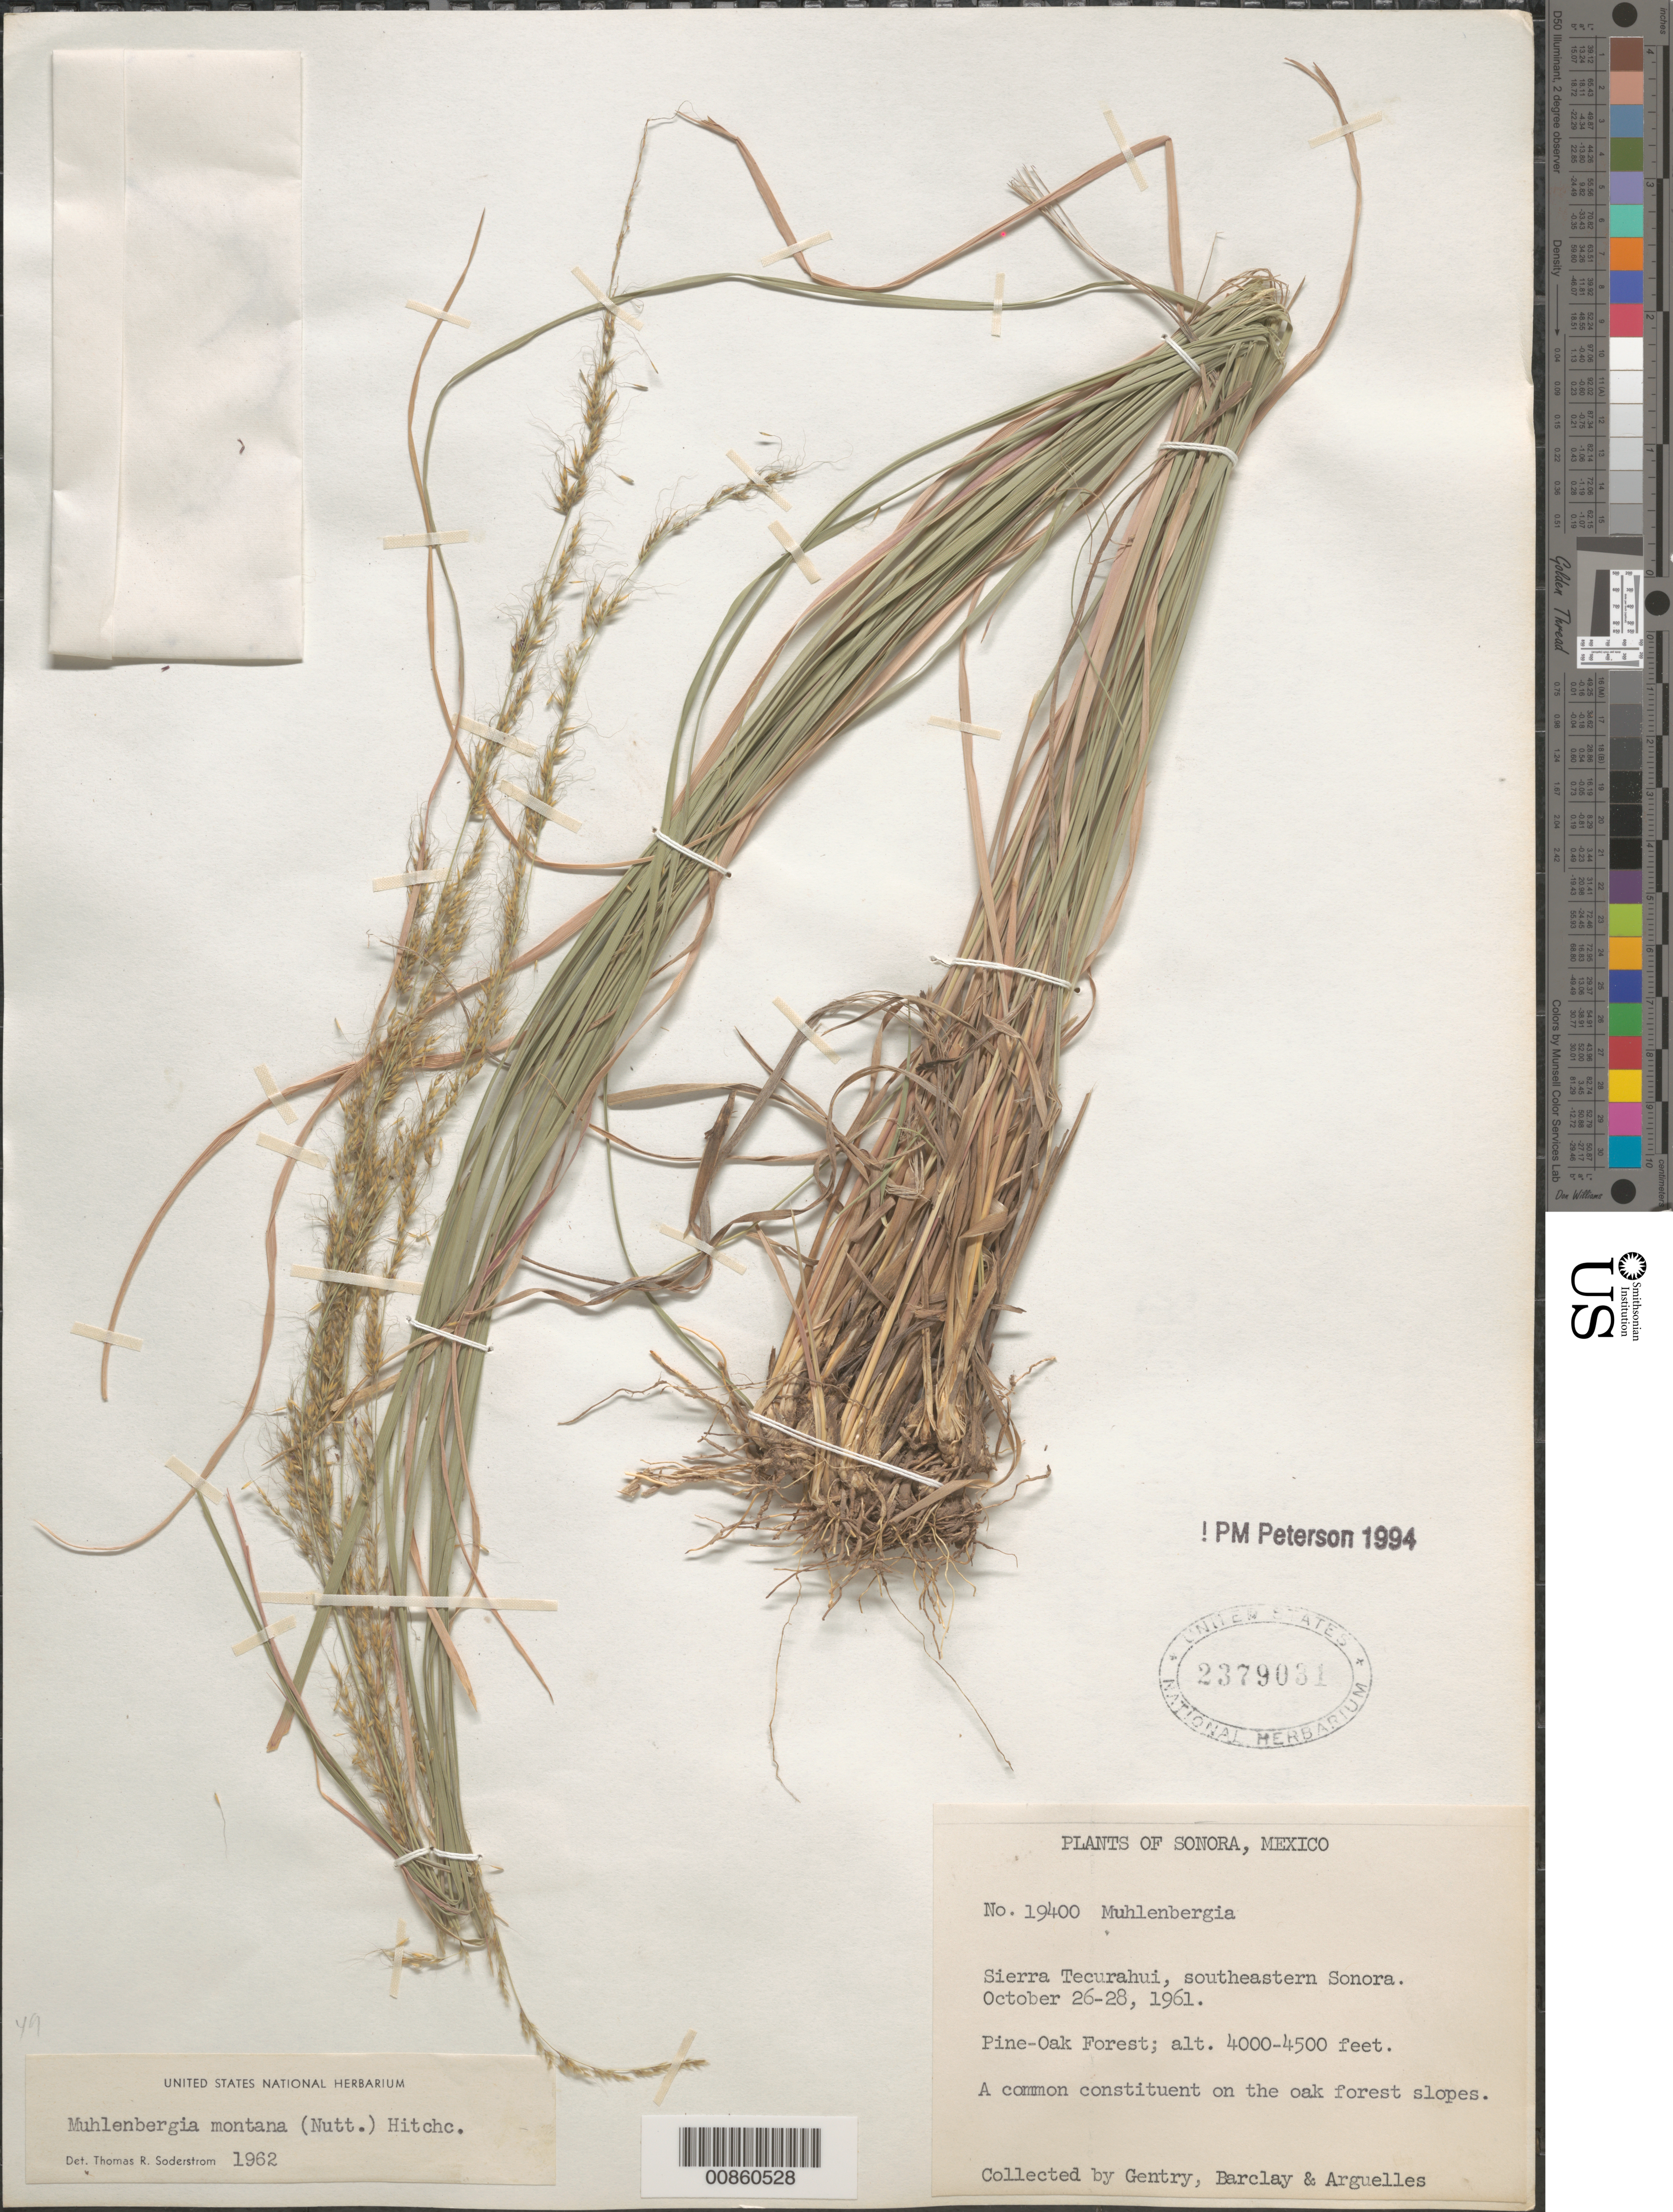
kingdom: Plantae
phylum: Tracheophyta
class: Liliopsida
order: Poales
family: Poaceae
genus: Muhlenbergia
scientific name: Muhlenbergia montana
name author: (Nutt.) Hitchc.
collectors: H. S. Gentry, A. S. Barclay & J. Arguelles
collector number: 19400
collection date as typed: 26 Oct 1961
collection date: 1961-10-26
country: Mexico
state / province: Sonora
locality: Sierra Tecurahui, SE Sonora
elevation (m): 1219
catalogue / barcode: US 2379031